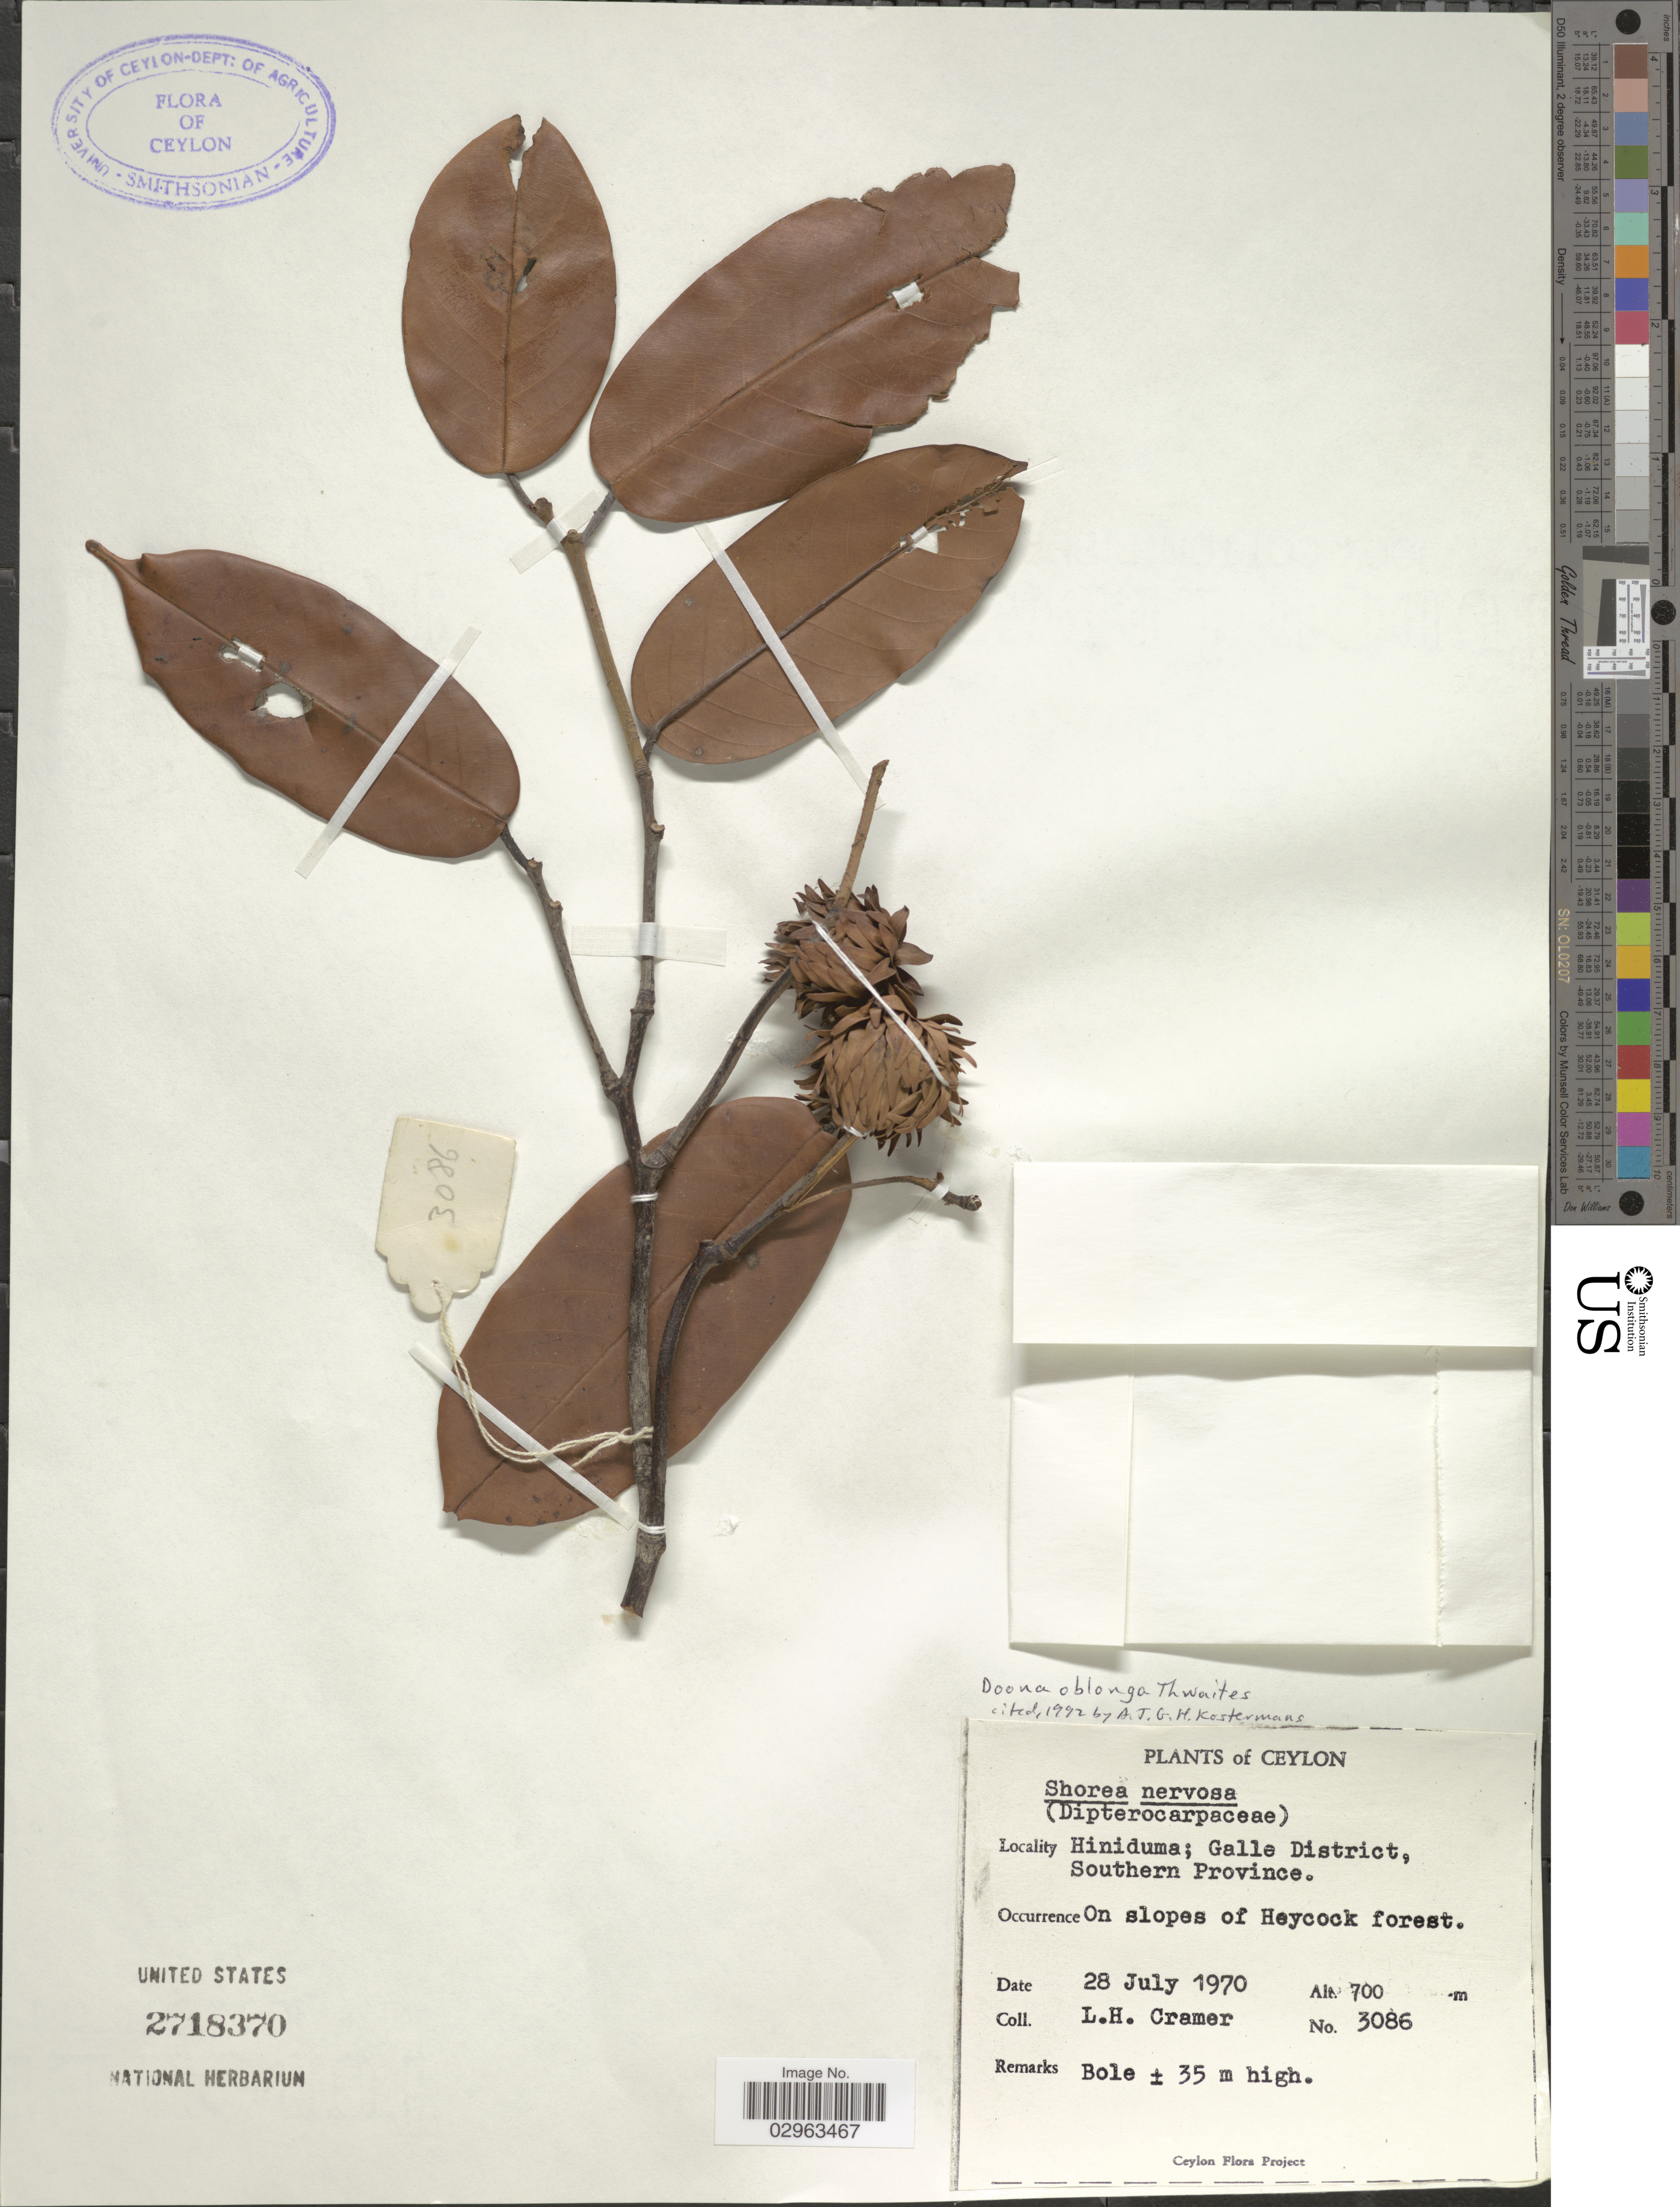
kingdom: Plantae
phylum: Tracheophyta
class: Magnoliopsida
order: Malvales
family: Dipterocarpaceae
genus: Doona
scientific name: Doona oblonga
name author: Thwaites ex Trimen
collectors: L. H. Cramer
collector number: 3086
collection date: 1970-07-28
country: Sri Lanka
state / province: Southern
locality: Ceylon. Hiniduma; Galle District. On slopes of Heycock forest.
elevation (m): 700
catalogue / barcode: US 2718370